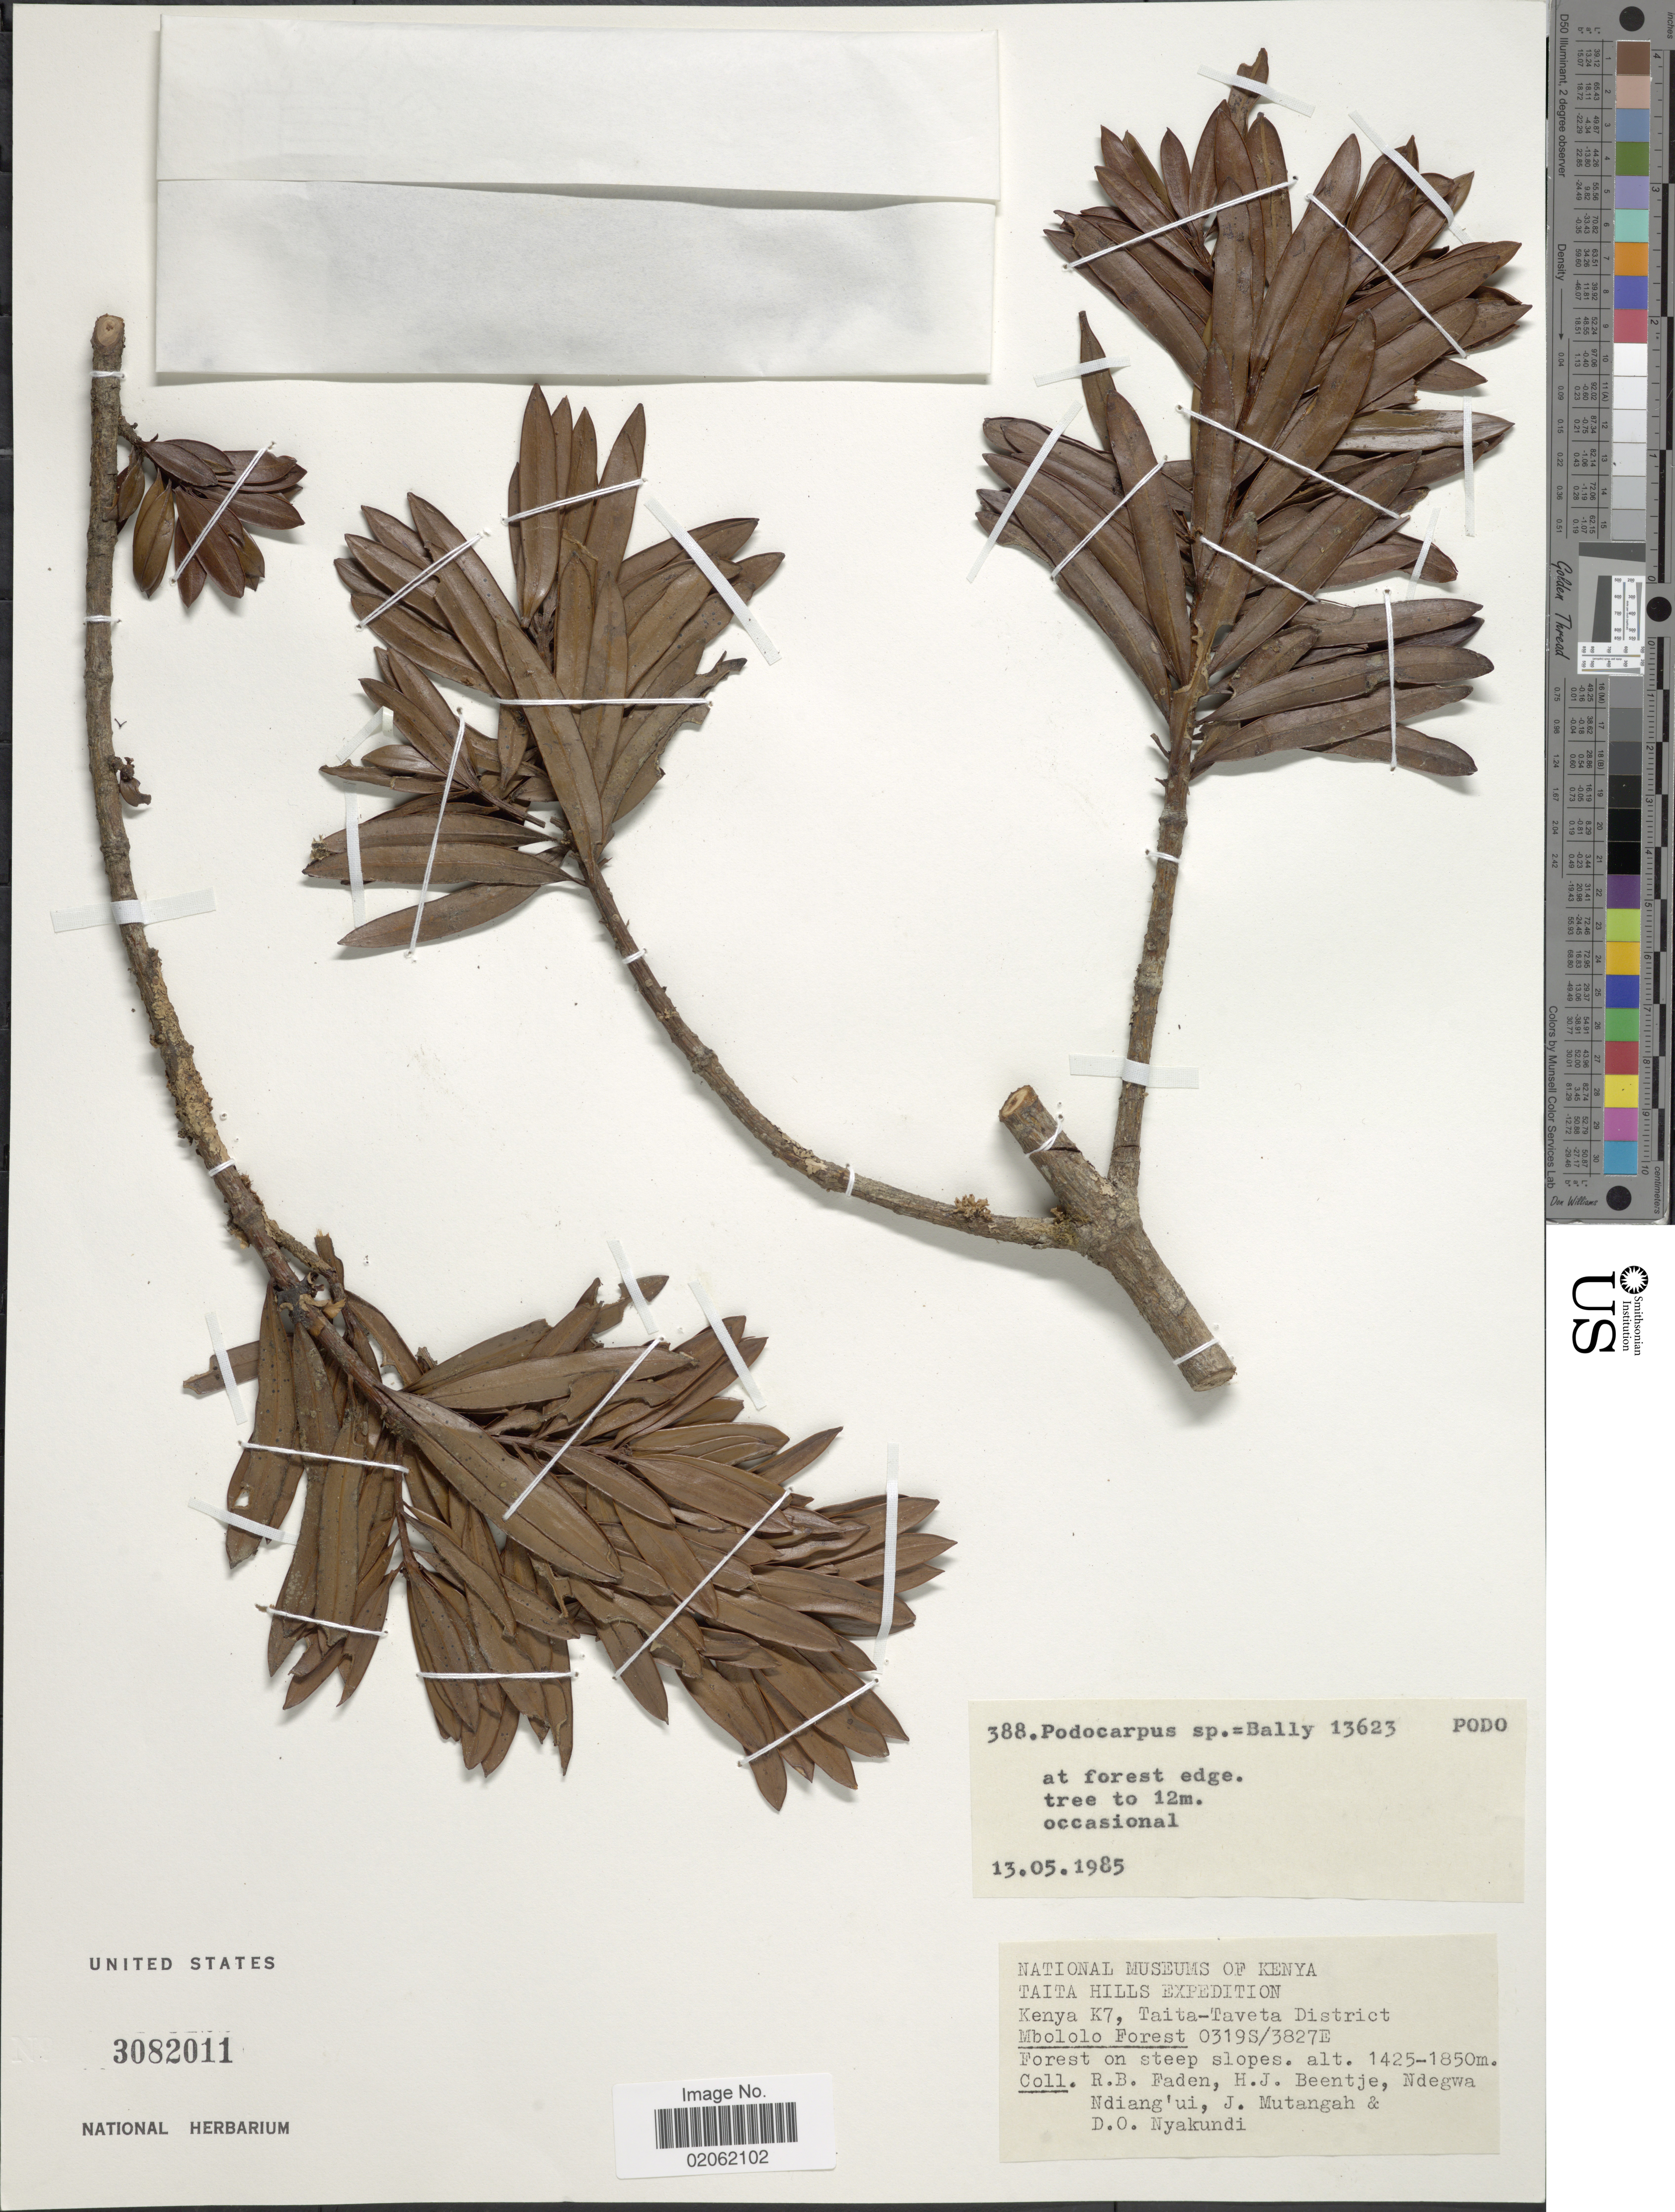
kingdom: Plantae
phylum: Tracheophyta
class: Pinopsida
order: Pinales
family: Podocarpaceae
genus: Podocarpus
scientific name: Podocarpus sp.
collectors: R. B. Faden, H. J. Beentje, Ndegwa Ndiang'ui, J. Mutangah & D. Nyakundi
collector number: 388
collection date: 1985-05-13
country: Kenya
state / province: Taita Taveta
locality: Taita Hill, Kenya K7, Taita-Taveta District, Mbololo Forest, Forest on steep slopes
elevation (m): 1425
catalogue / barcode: US 3082011